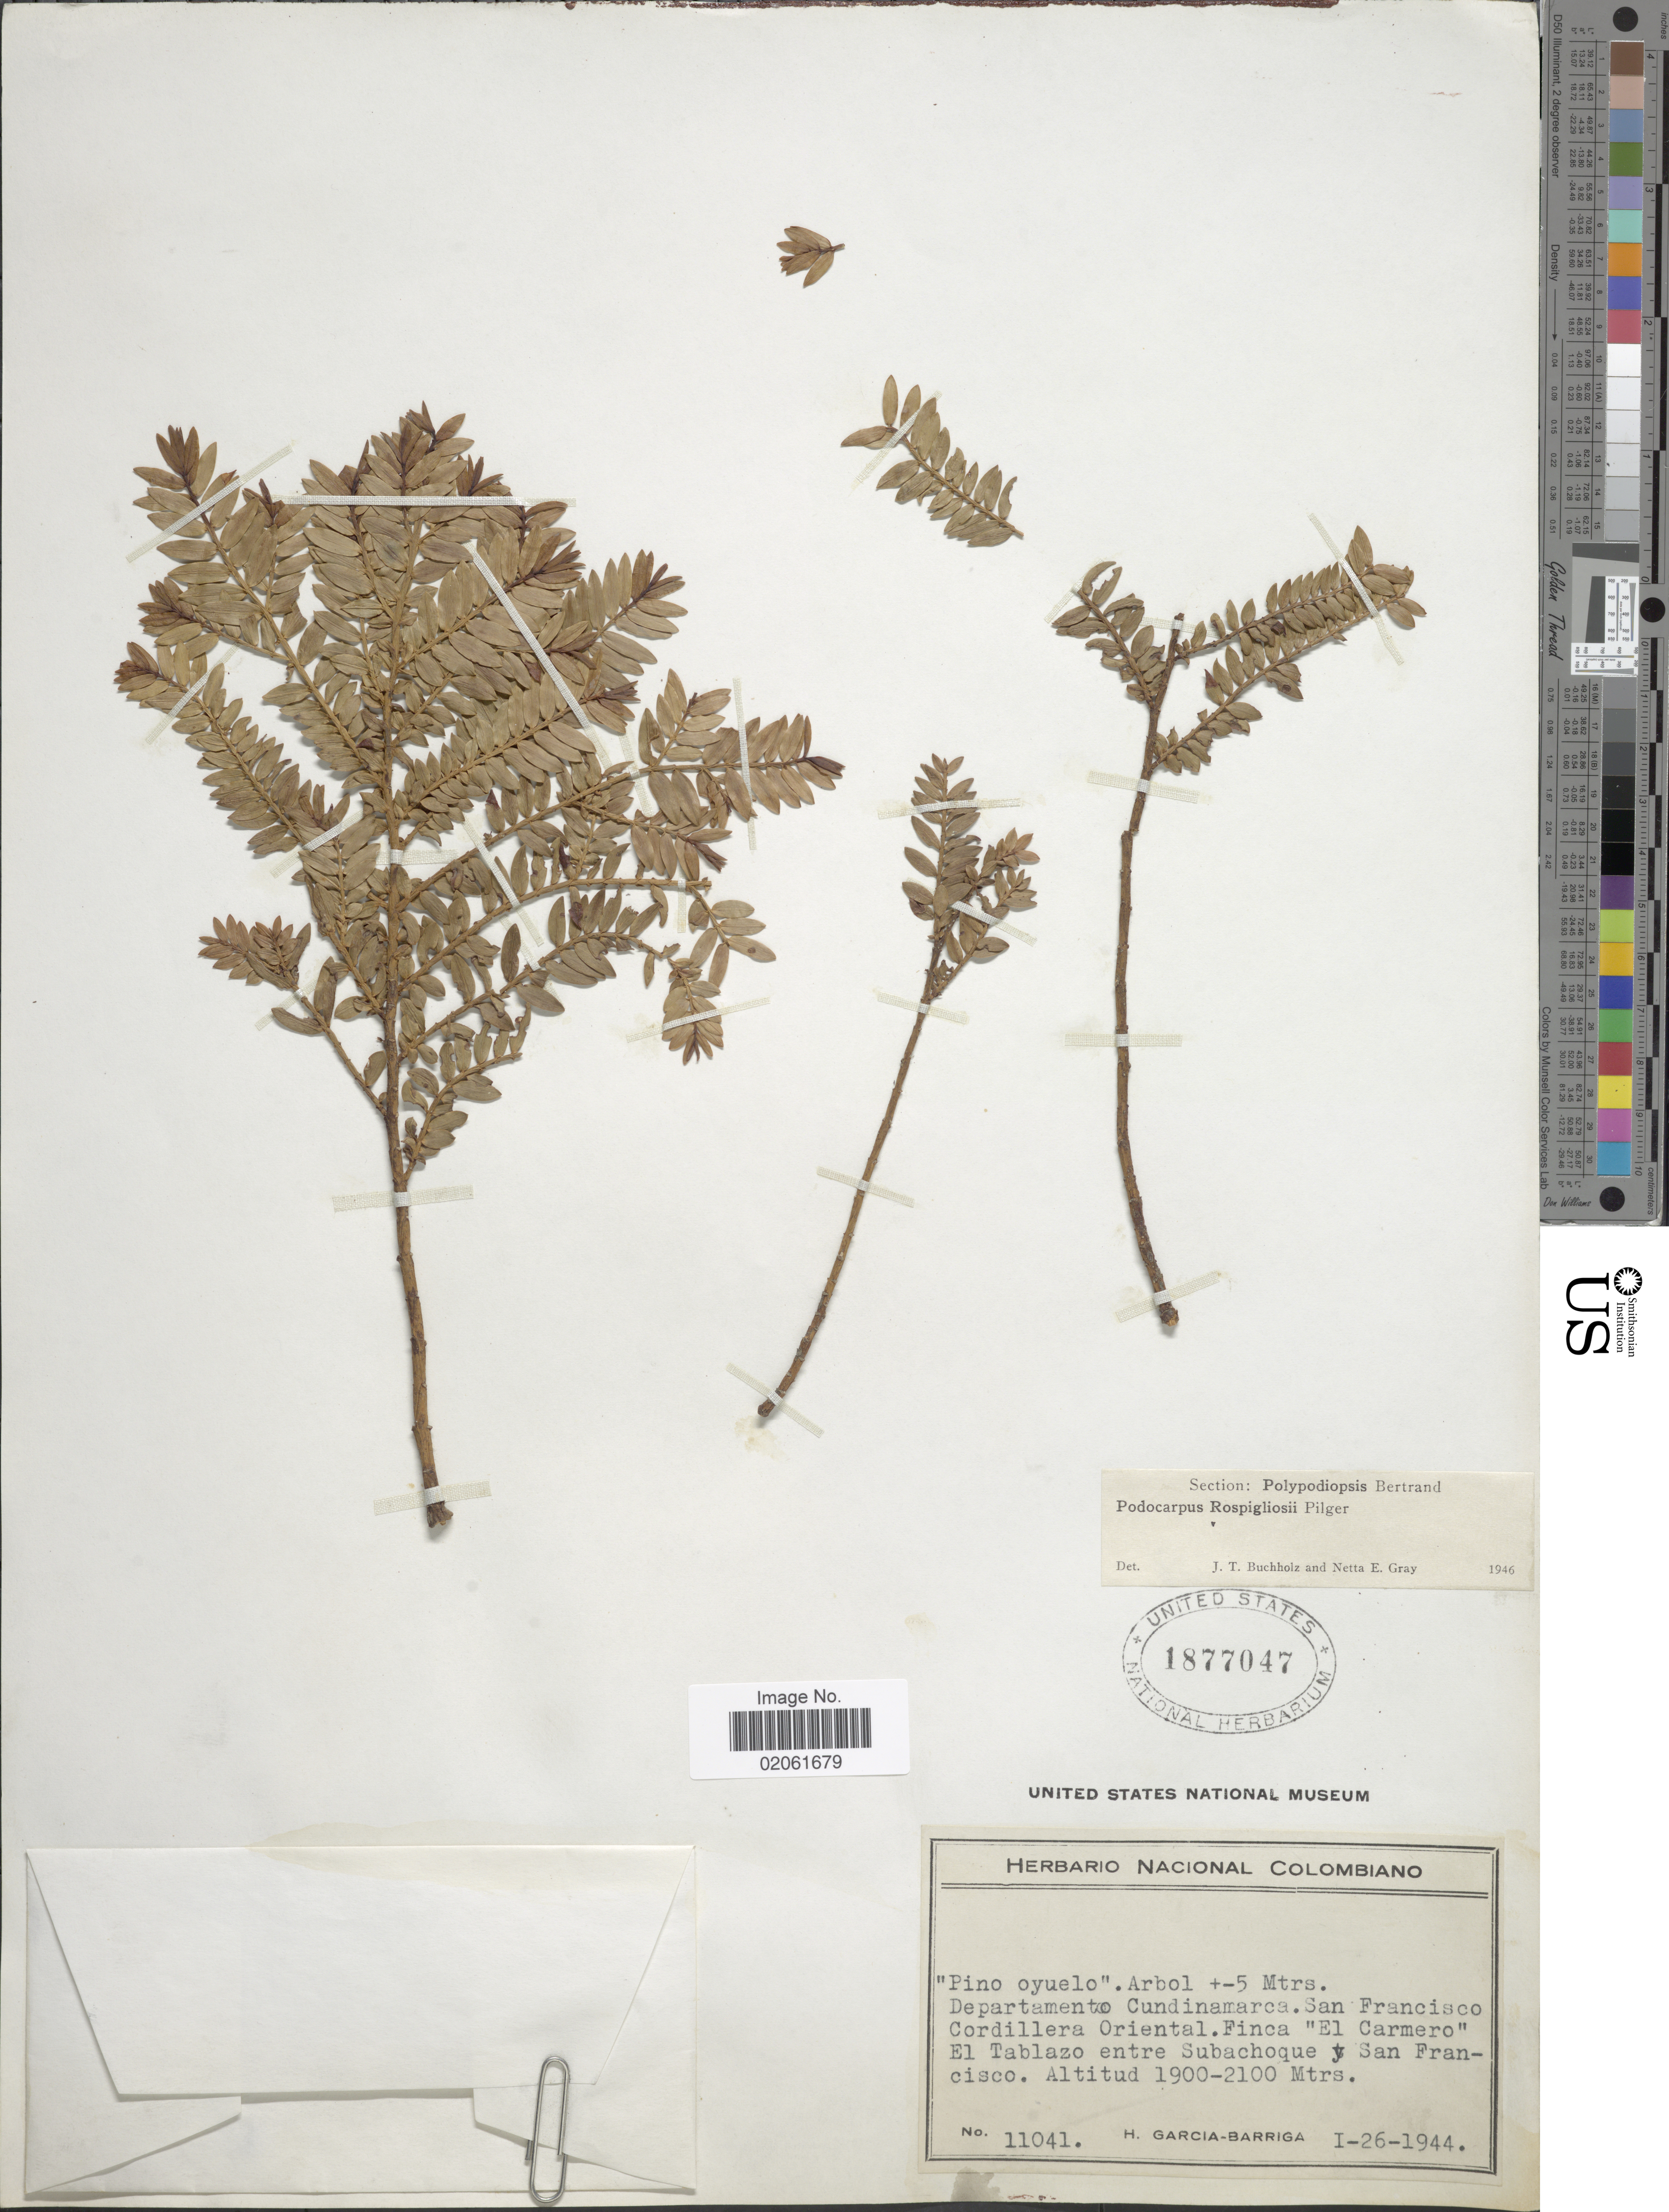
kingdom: Plantae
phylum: Tracheophyta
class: Pinopsida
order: Pinales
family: Podocarpaceae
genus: Podocarpus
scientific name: Podocarpus rospigliosii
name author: Pilg.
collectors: H. García Barriga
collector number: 11041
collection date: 1944-01-26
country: Colombia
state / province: Cundinamarca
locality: San Francisco Cordillera Oriental. Finca El Carmero El Tablazo entre Subachoque y San Francisco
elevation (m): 1900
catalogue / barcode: US 1877047